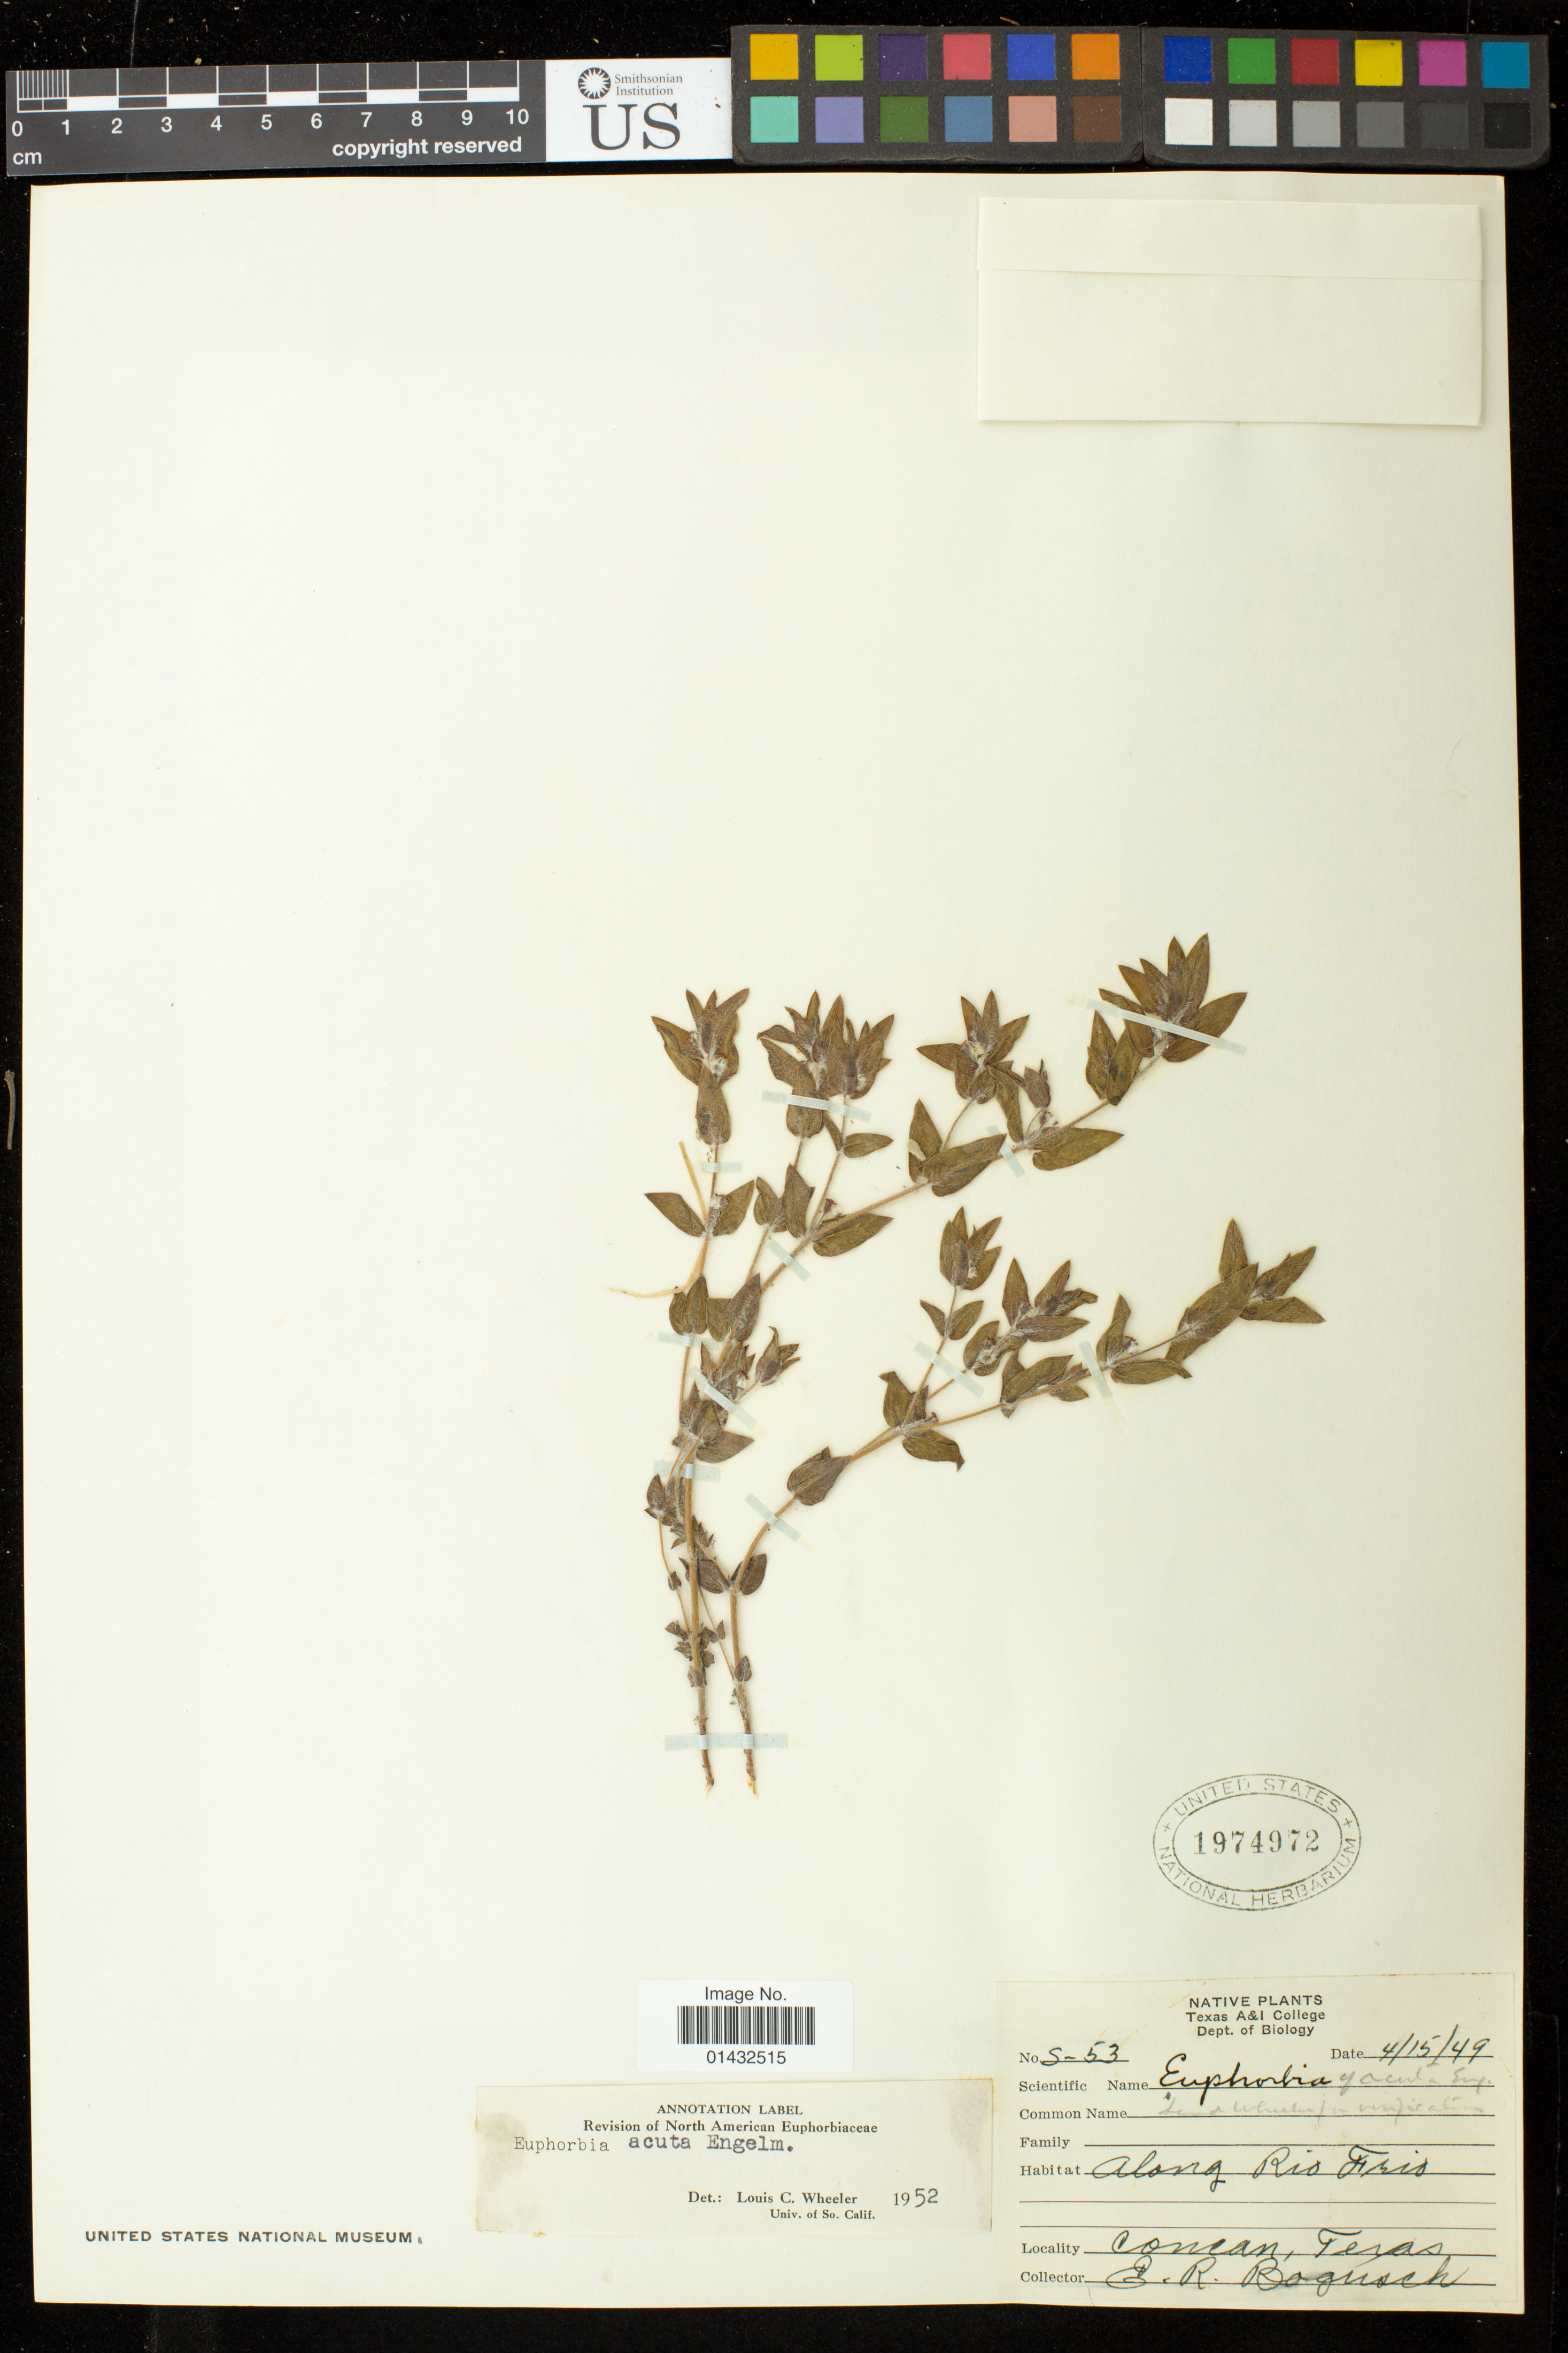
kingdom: Plantae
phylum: Tracheophyta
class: Magnoliopsida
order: Malpighiales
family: Euphorbiaceae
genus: Euphorbia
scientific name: Euphorbia acuta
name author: Engelm. in Emory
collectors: E. Bogusch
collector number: S-53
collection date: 1949-04-15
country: United States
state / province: Texas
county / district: Uvalde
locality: Concan; Along Rio Frio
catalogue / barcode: US 1974972